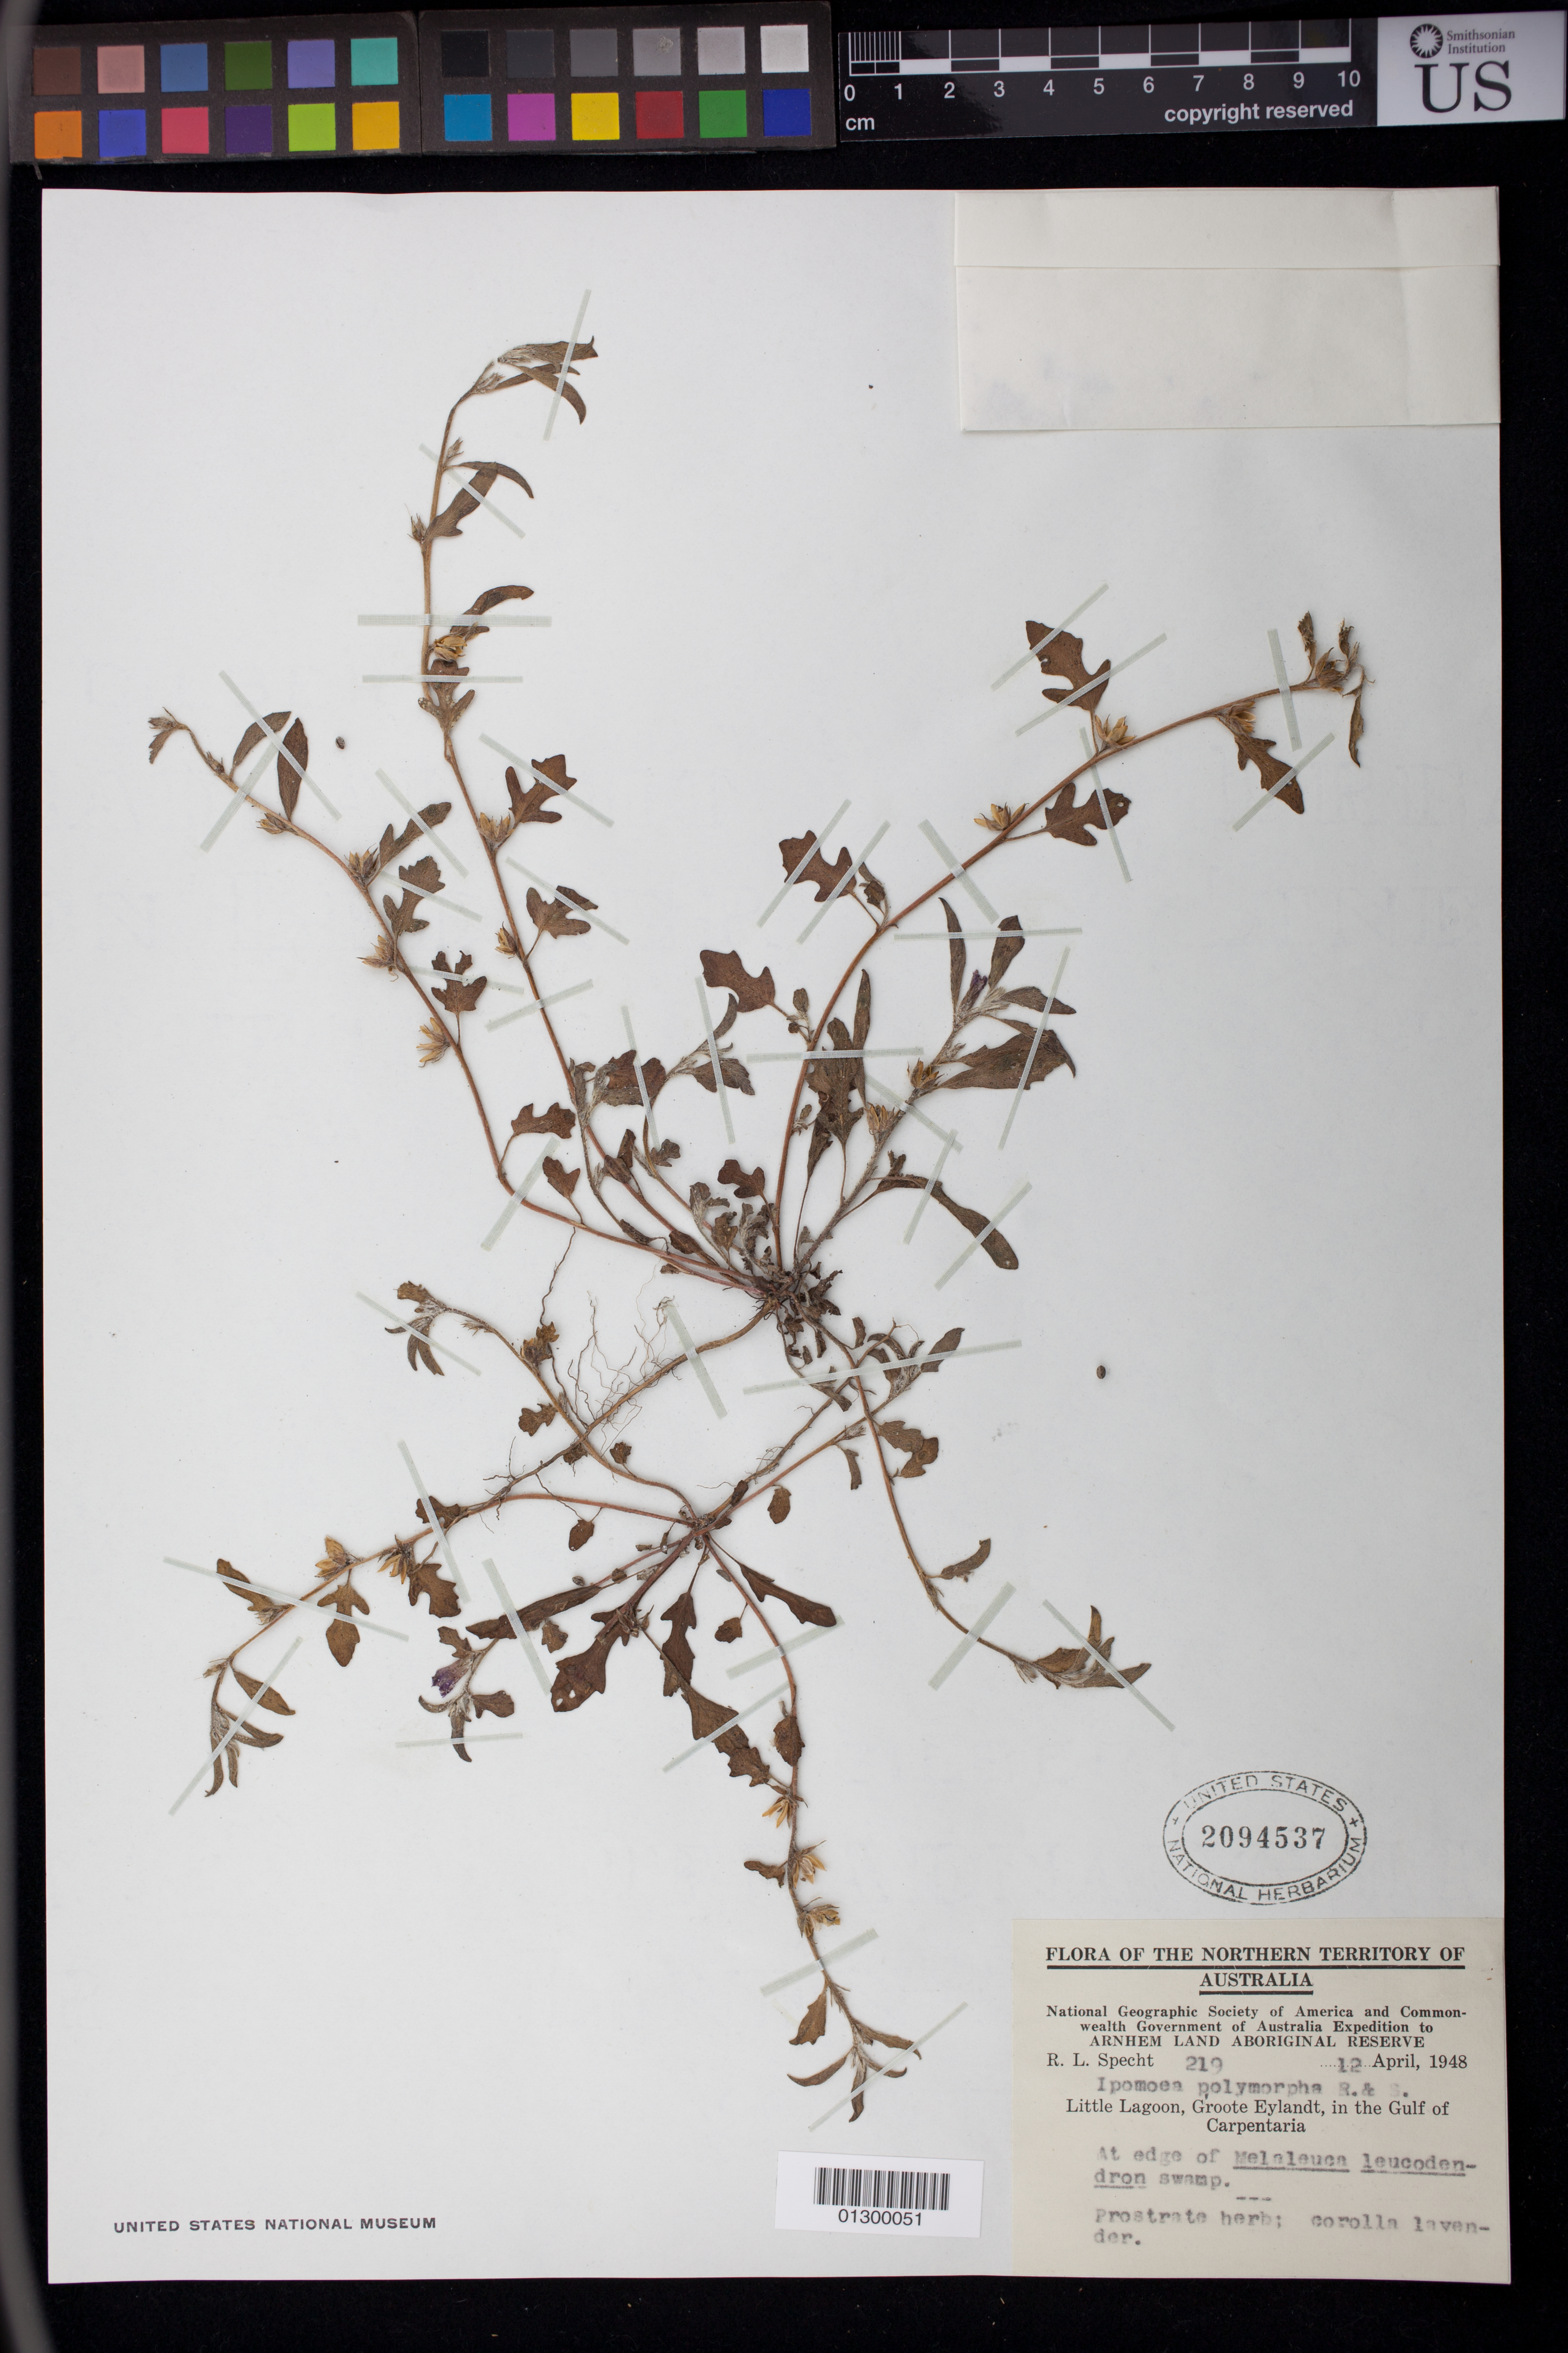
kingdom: Plantae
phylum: Tracheophyta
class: Magnoliopsida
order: Solanales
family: Convolvulaceae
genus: Ipomoea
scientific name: Ipomoea polymorpha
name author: Riedel ex Meisn. in Mart.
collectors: R. L. Specht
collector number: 219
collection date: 1948-04-12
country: Australia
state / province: Northern Territory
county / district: East Arnhem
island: Groote Eylandt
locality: Little Lagoon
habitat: At edge of Melaleuca leucodendron swamp.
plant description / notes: Prostrate herb; corolla lavender.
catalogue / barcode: US 2094537